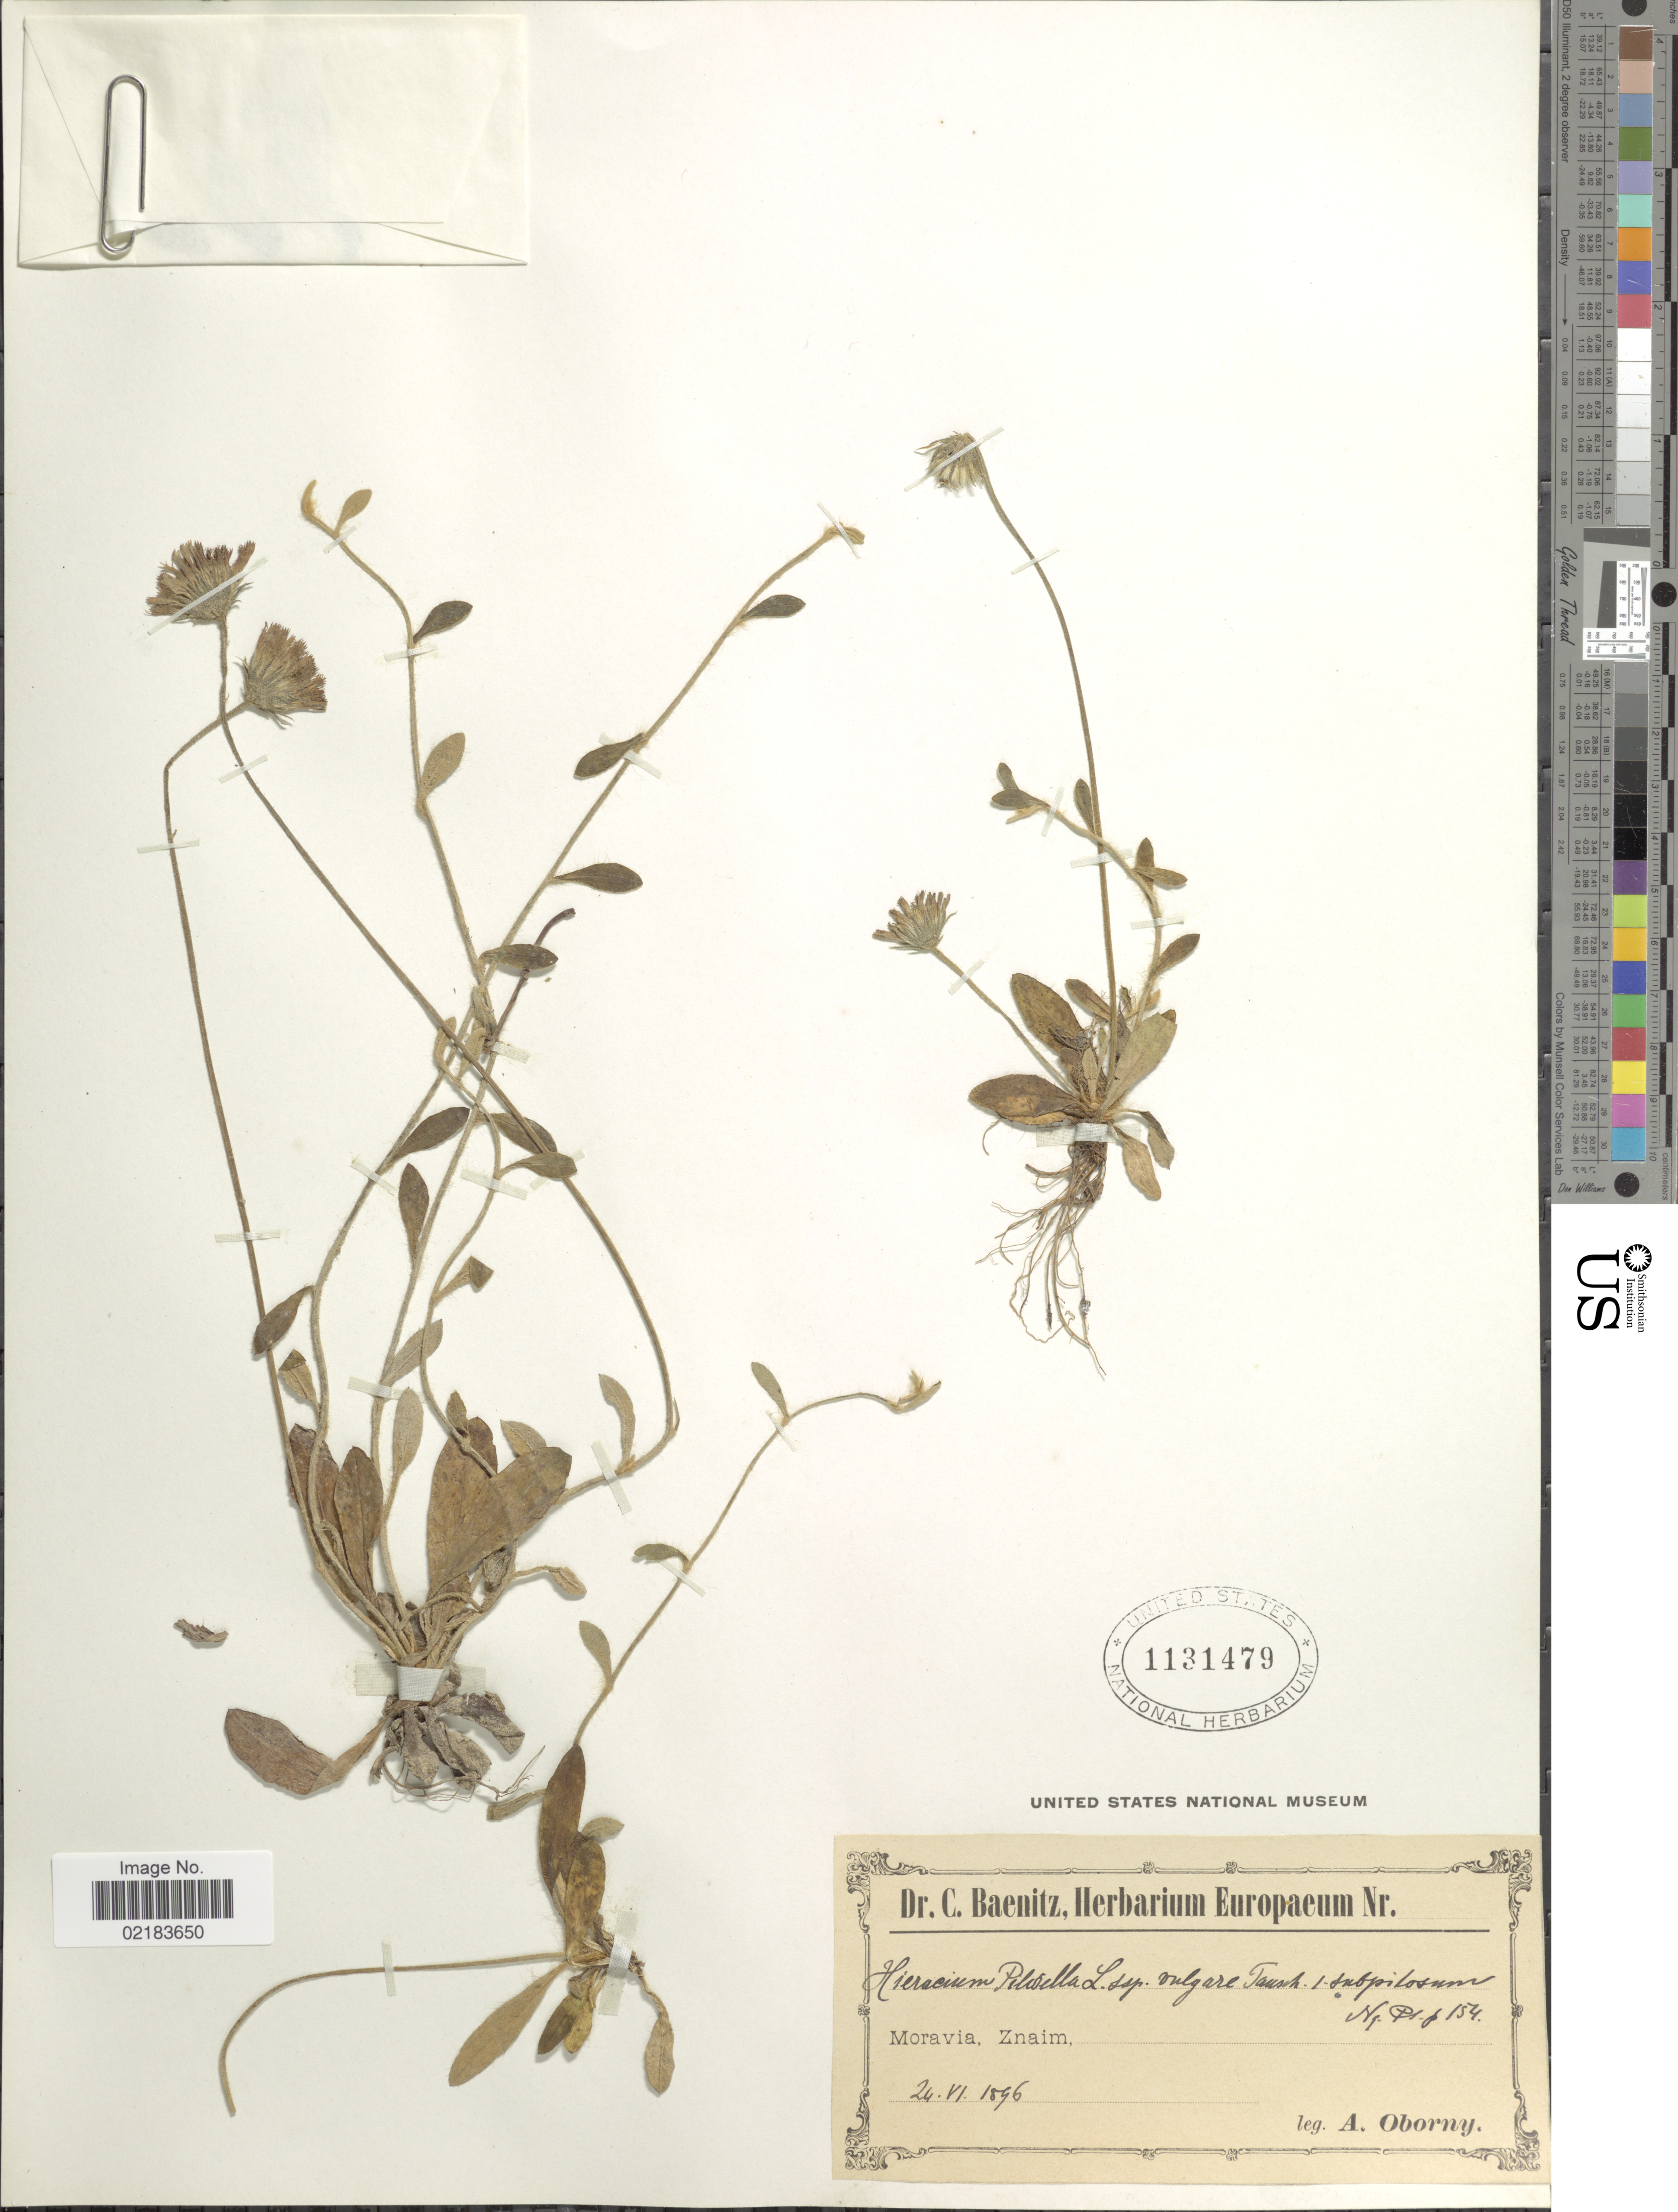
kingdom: Plantae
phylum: Tracheophyta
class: Magnoliopsida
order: Asterales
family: Asteraceae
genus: Pilosella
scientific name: Pilosella officinarum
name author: Vaill.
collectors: A. Oborny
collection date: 1896-06-24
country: Czechia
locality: Moravia, Znaim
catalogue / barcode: US 1131479